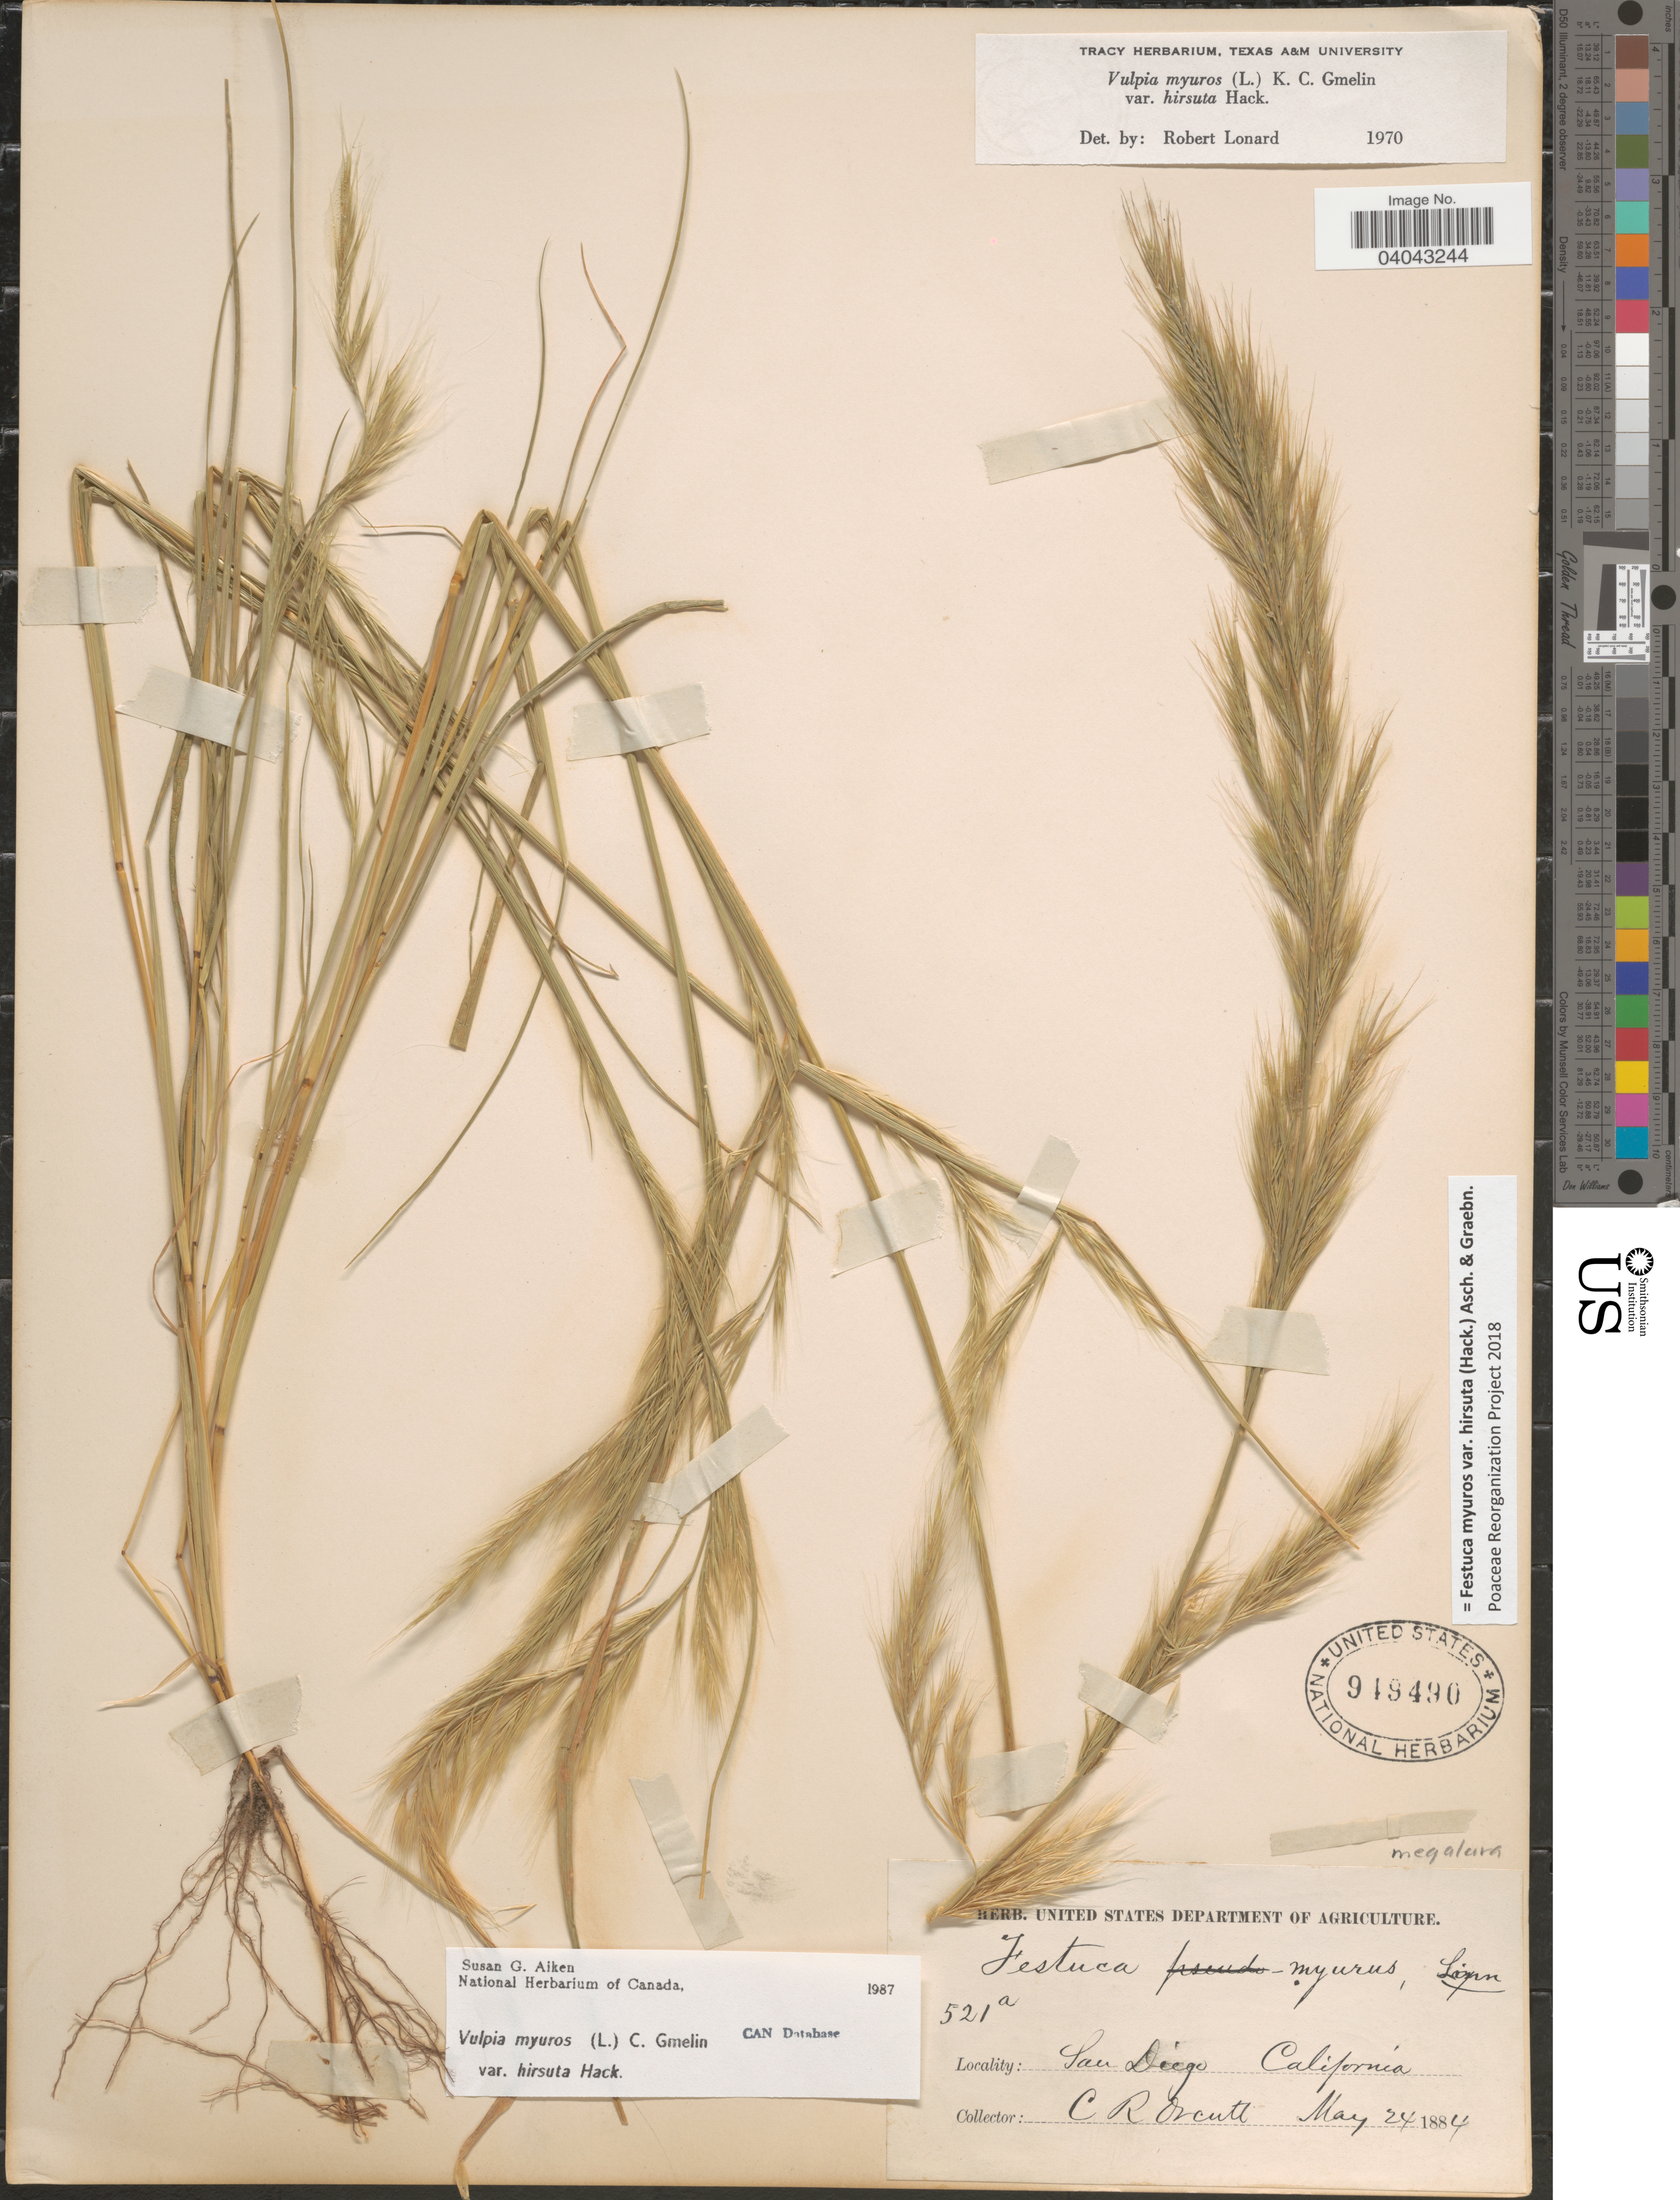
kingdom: Plantae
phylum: Tracheophyta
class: Liliopsida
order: Poales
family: Poaceae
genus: Festuca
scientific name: Festuca myuros var. hirsuta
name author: (Hack.) Asch. & Graebn.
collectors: C. R. Orcutt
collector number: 521a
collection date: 1884-05-24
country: United States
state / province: California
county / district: San Diego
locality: San Diego.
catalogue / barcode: US 949490